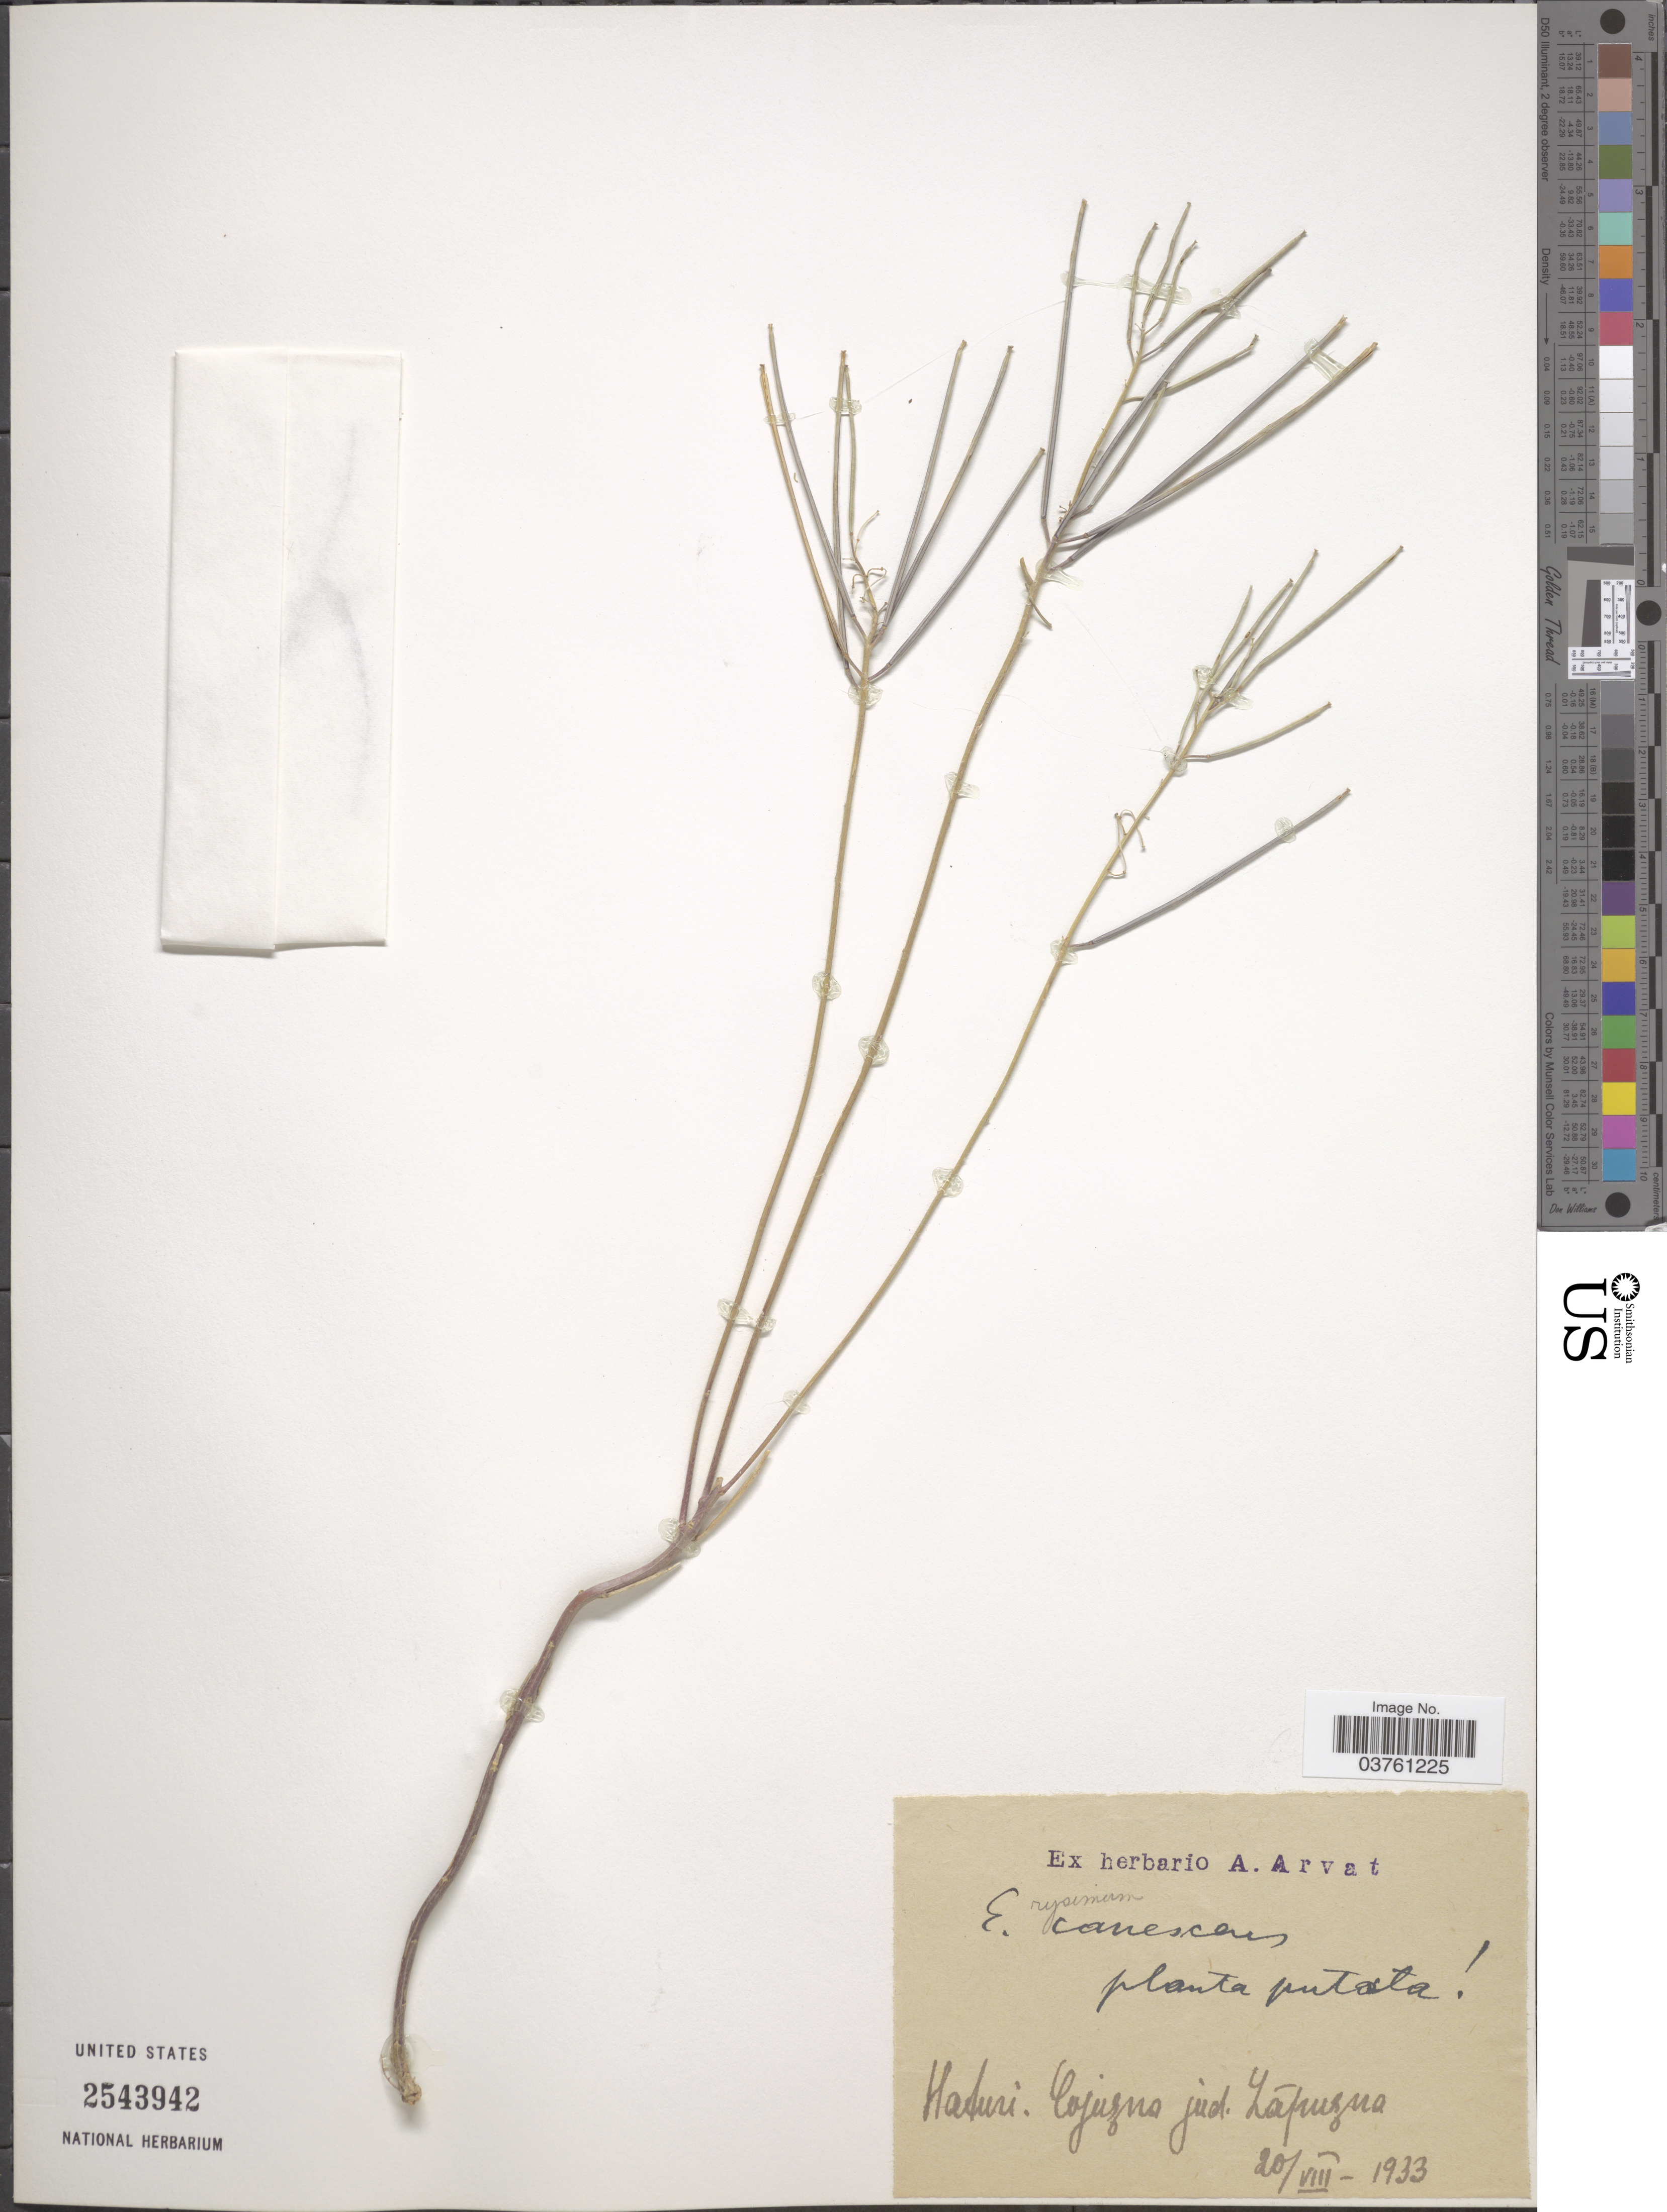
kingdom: Plantae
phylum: Tracheophyta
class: Magnoliopsida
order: Brassicales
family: Brassicaceae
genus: Erysimum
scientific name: Erysimum canescens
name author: Roth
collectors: Ex herb. A. Arvat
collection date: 1933-08-20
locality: Haturi. Cojuzna jud. Zápuzna.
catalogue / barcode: US 2543942